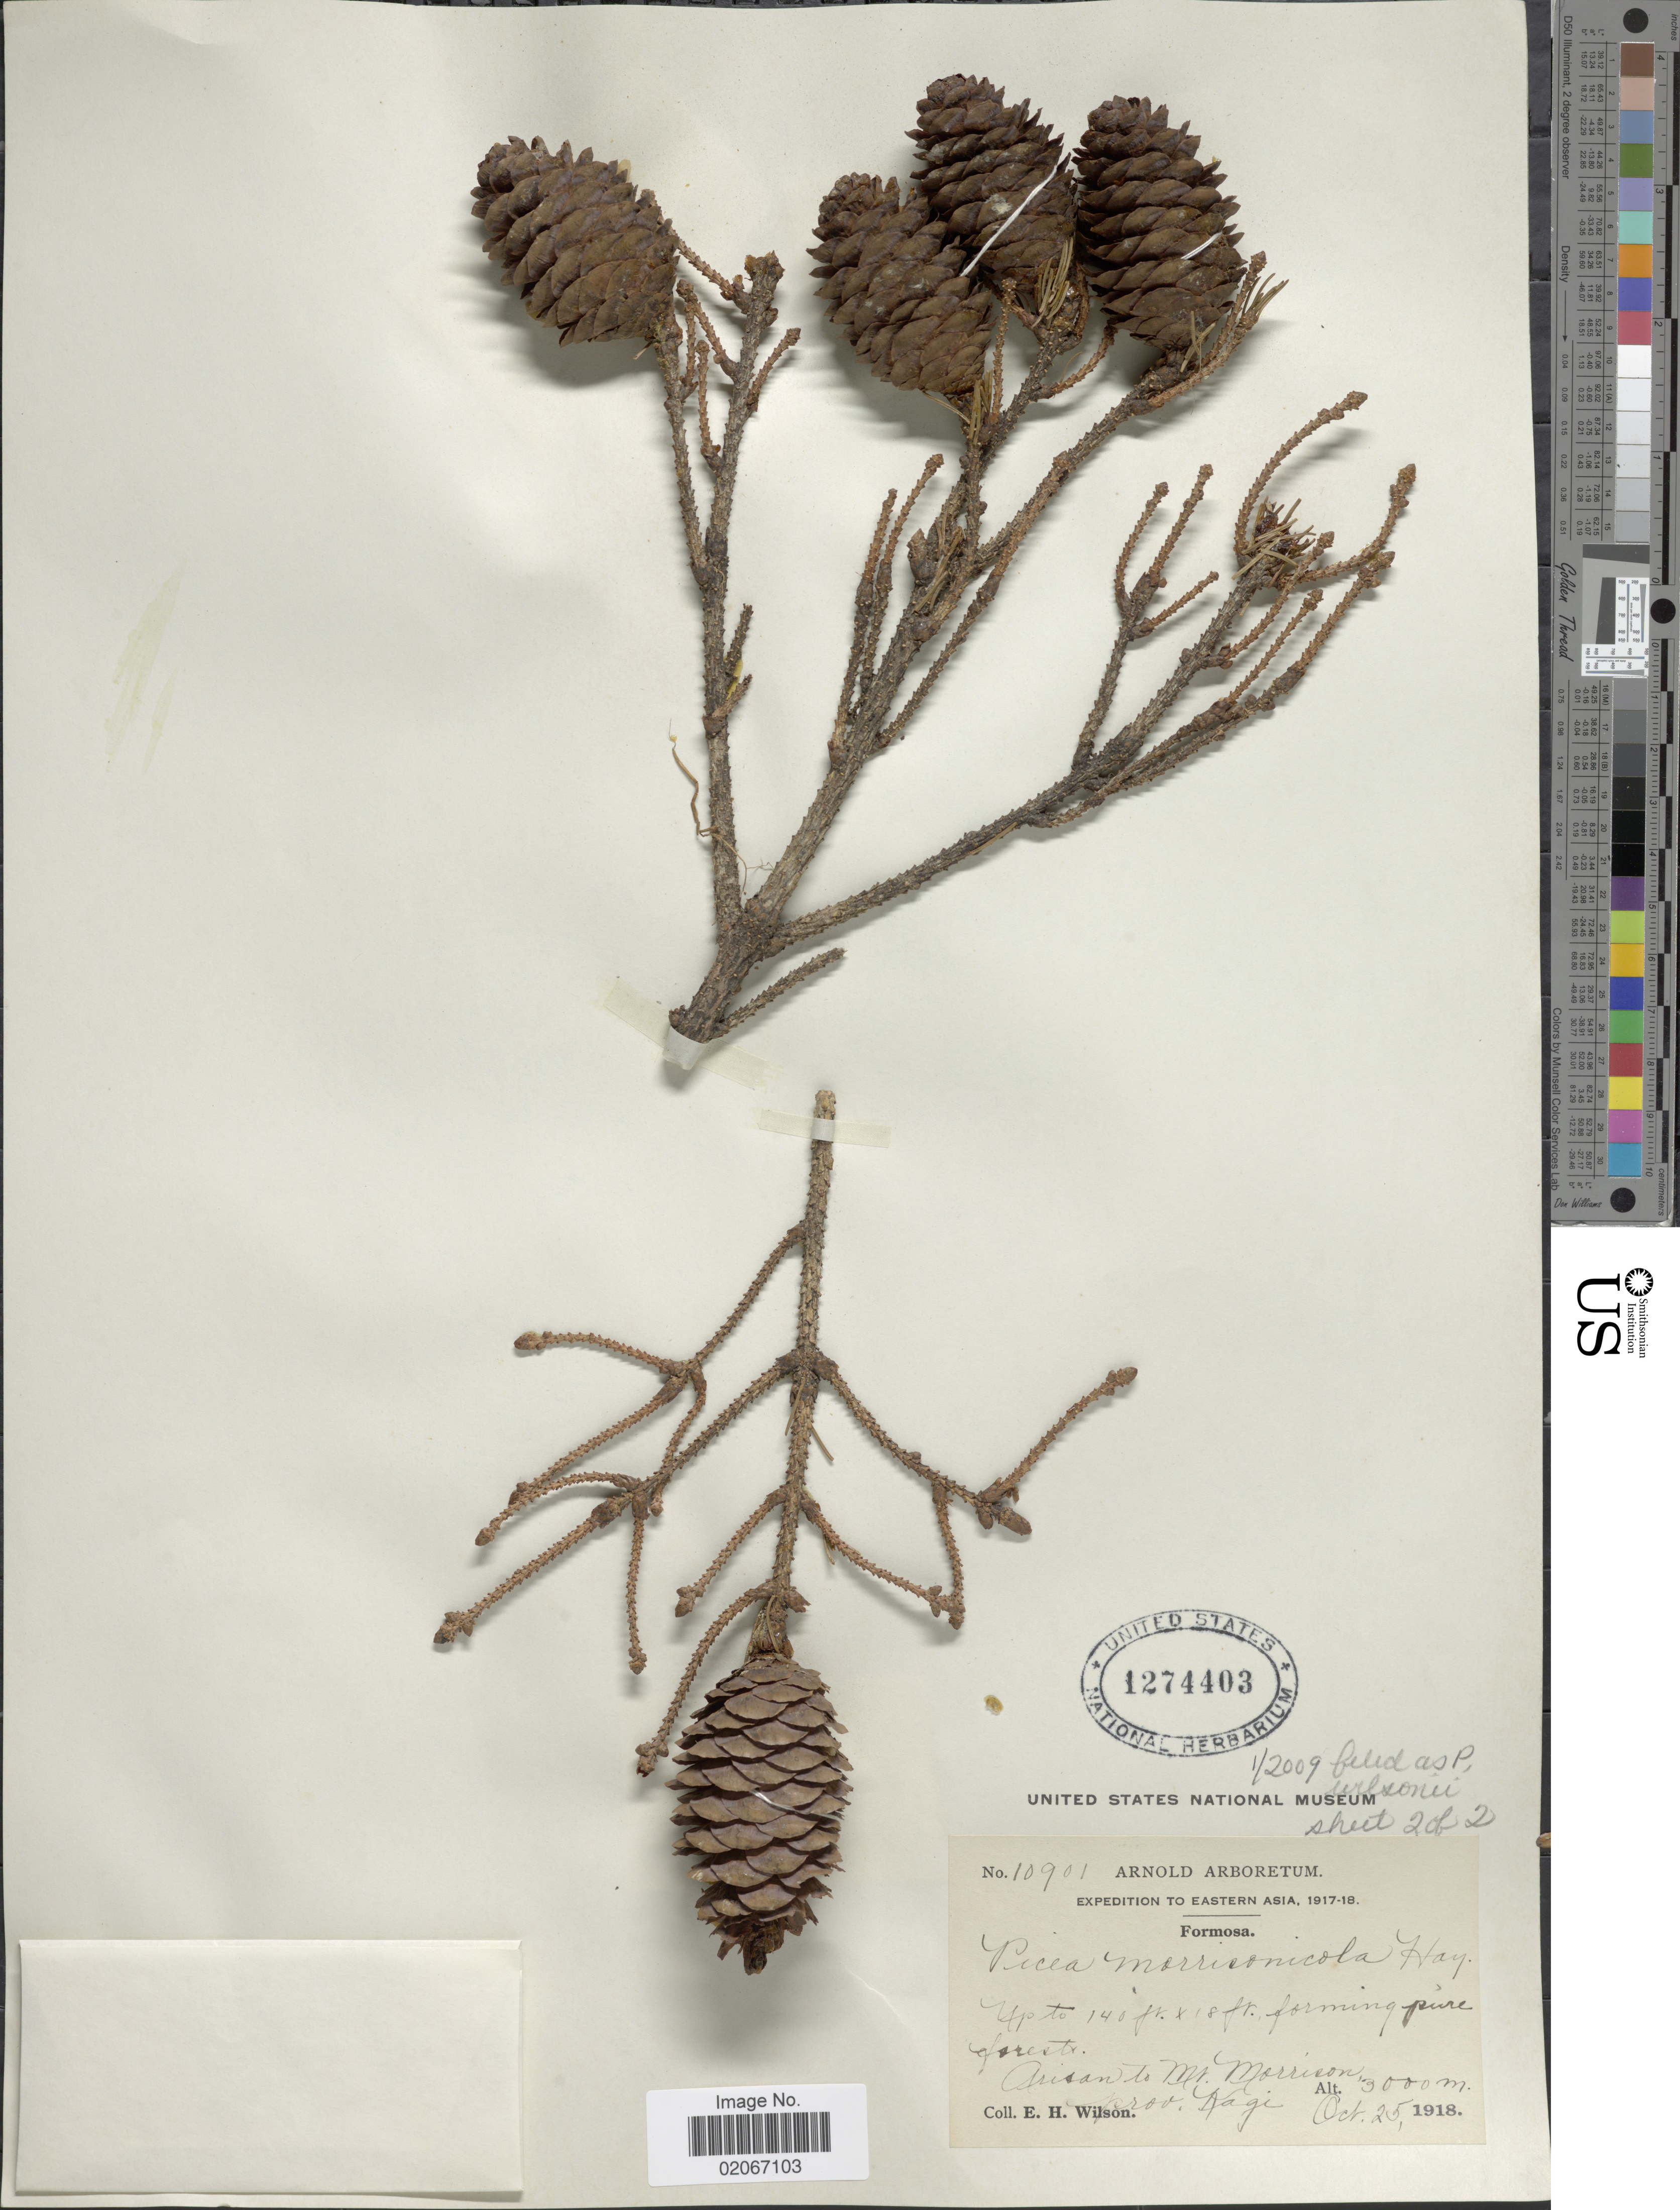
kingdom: Plantae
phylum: Tracheophyta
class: Pinopsida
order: Pinales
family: Pinaceae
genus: Picea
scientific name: Picea wilsonii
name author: Mast.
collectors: E. Wilson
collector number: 10901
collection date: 1918-10-25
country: Taiwan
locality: Arisan to Mt. Morrison. Prov. Kagi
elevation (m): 3000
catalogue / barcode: US 1274403